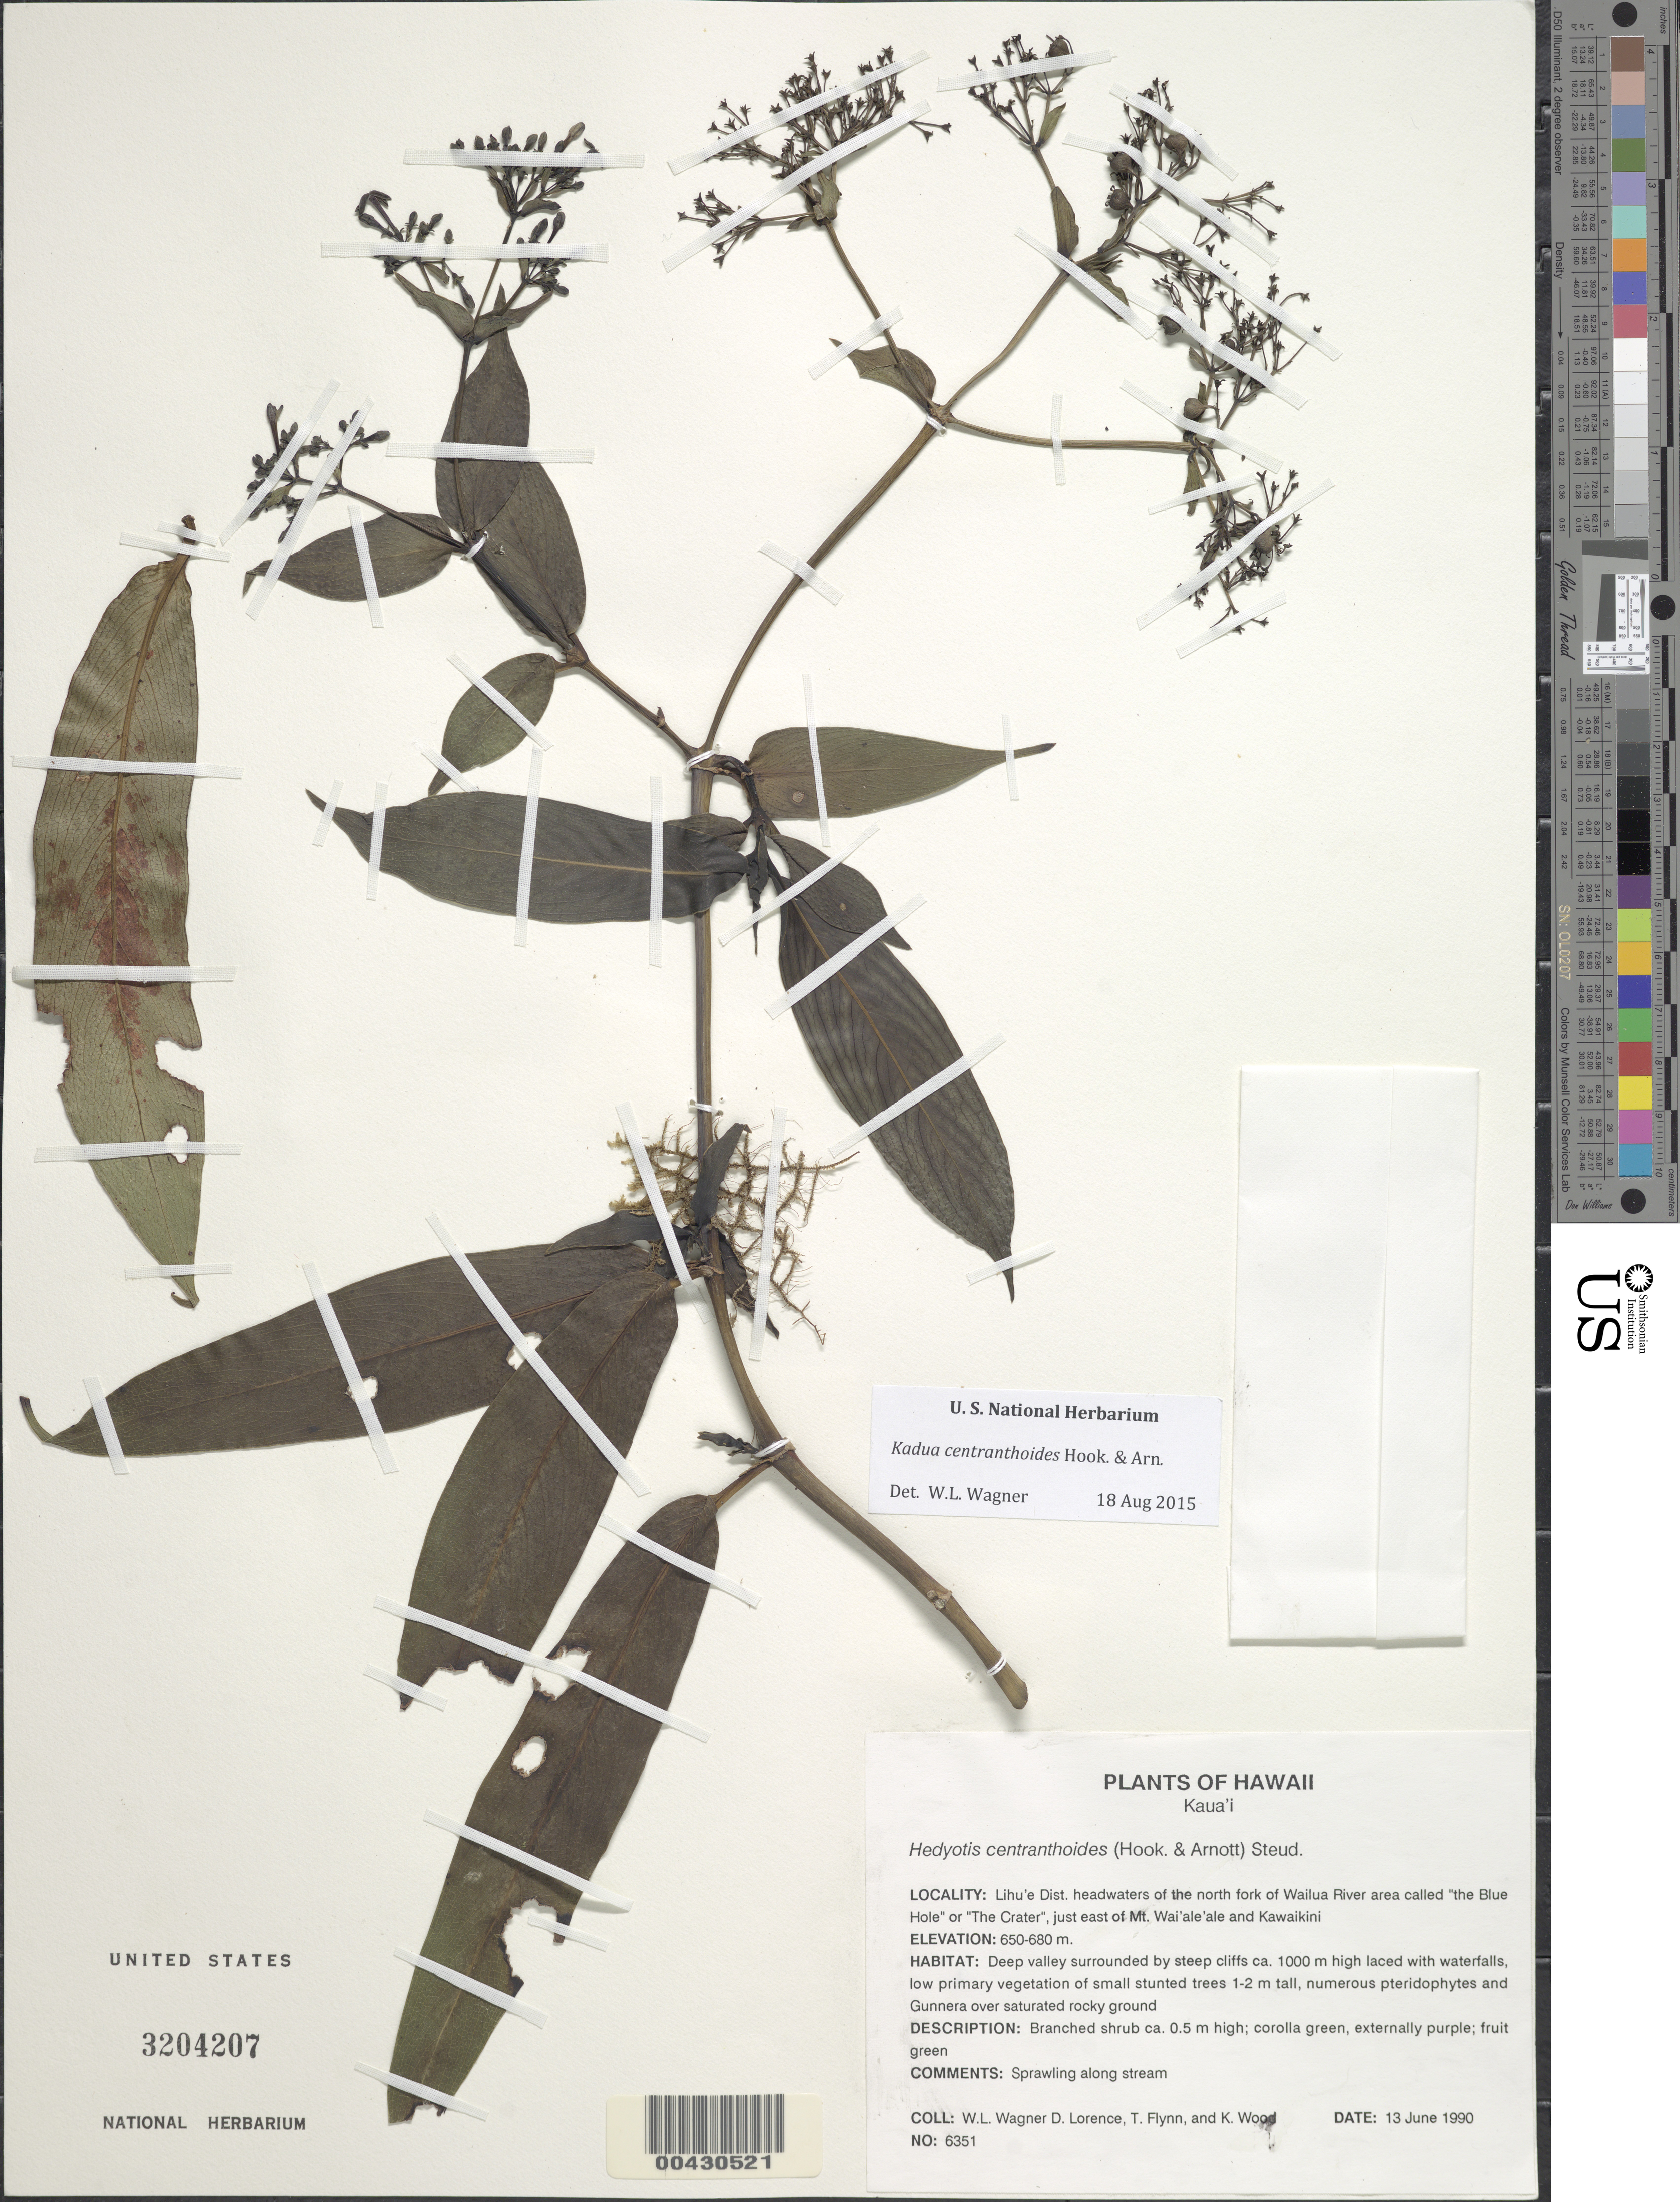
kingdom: Plantae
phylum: Tracheophyta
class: Magnoliopsida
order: Gentianales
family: Rubiaceae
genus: Kadua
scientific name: Kadua centranthoides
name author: Hook. & Arn.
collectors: W. L. Wagner, D. Lorence & Flynn, T.W.; Wood, K.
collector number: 6351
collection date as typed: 13 Jun 1990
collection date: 1990-06-13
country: United States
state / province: Hawaii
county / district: Kauai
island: Kaua'i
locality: Lihue Dist.; headwtrs of the N fork of Wailua River area called the Blue Hole or The Crater, just E of Mt. Waialeale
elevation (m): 650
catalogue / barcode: US 3204207